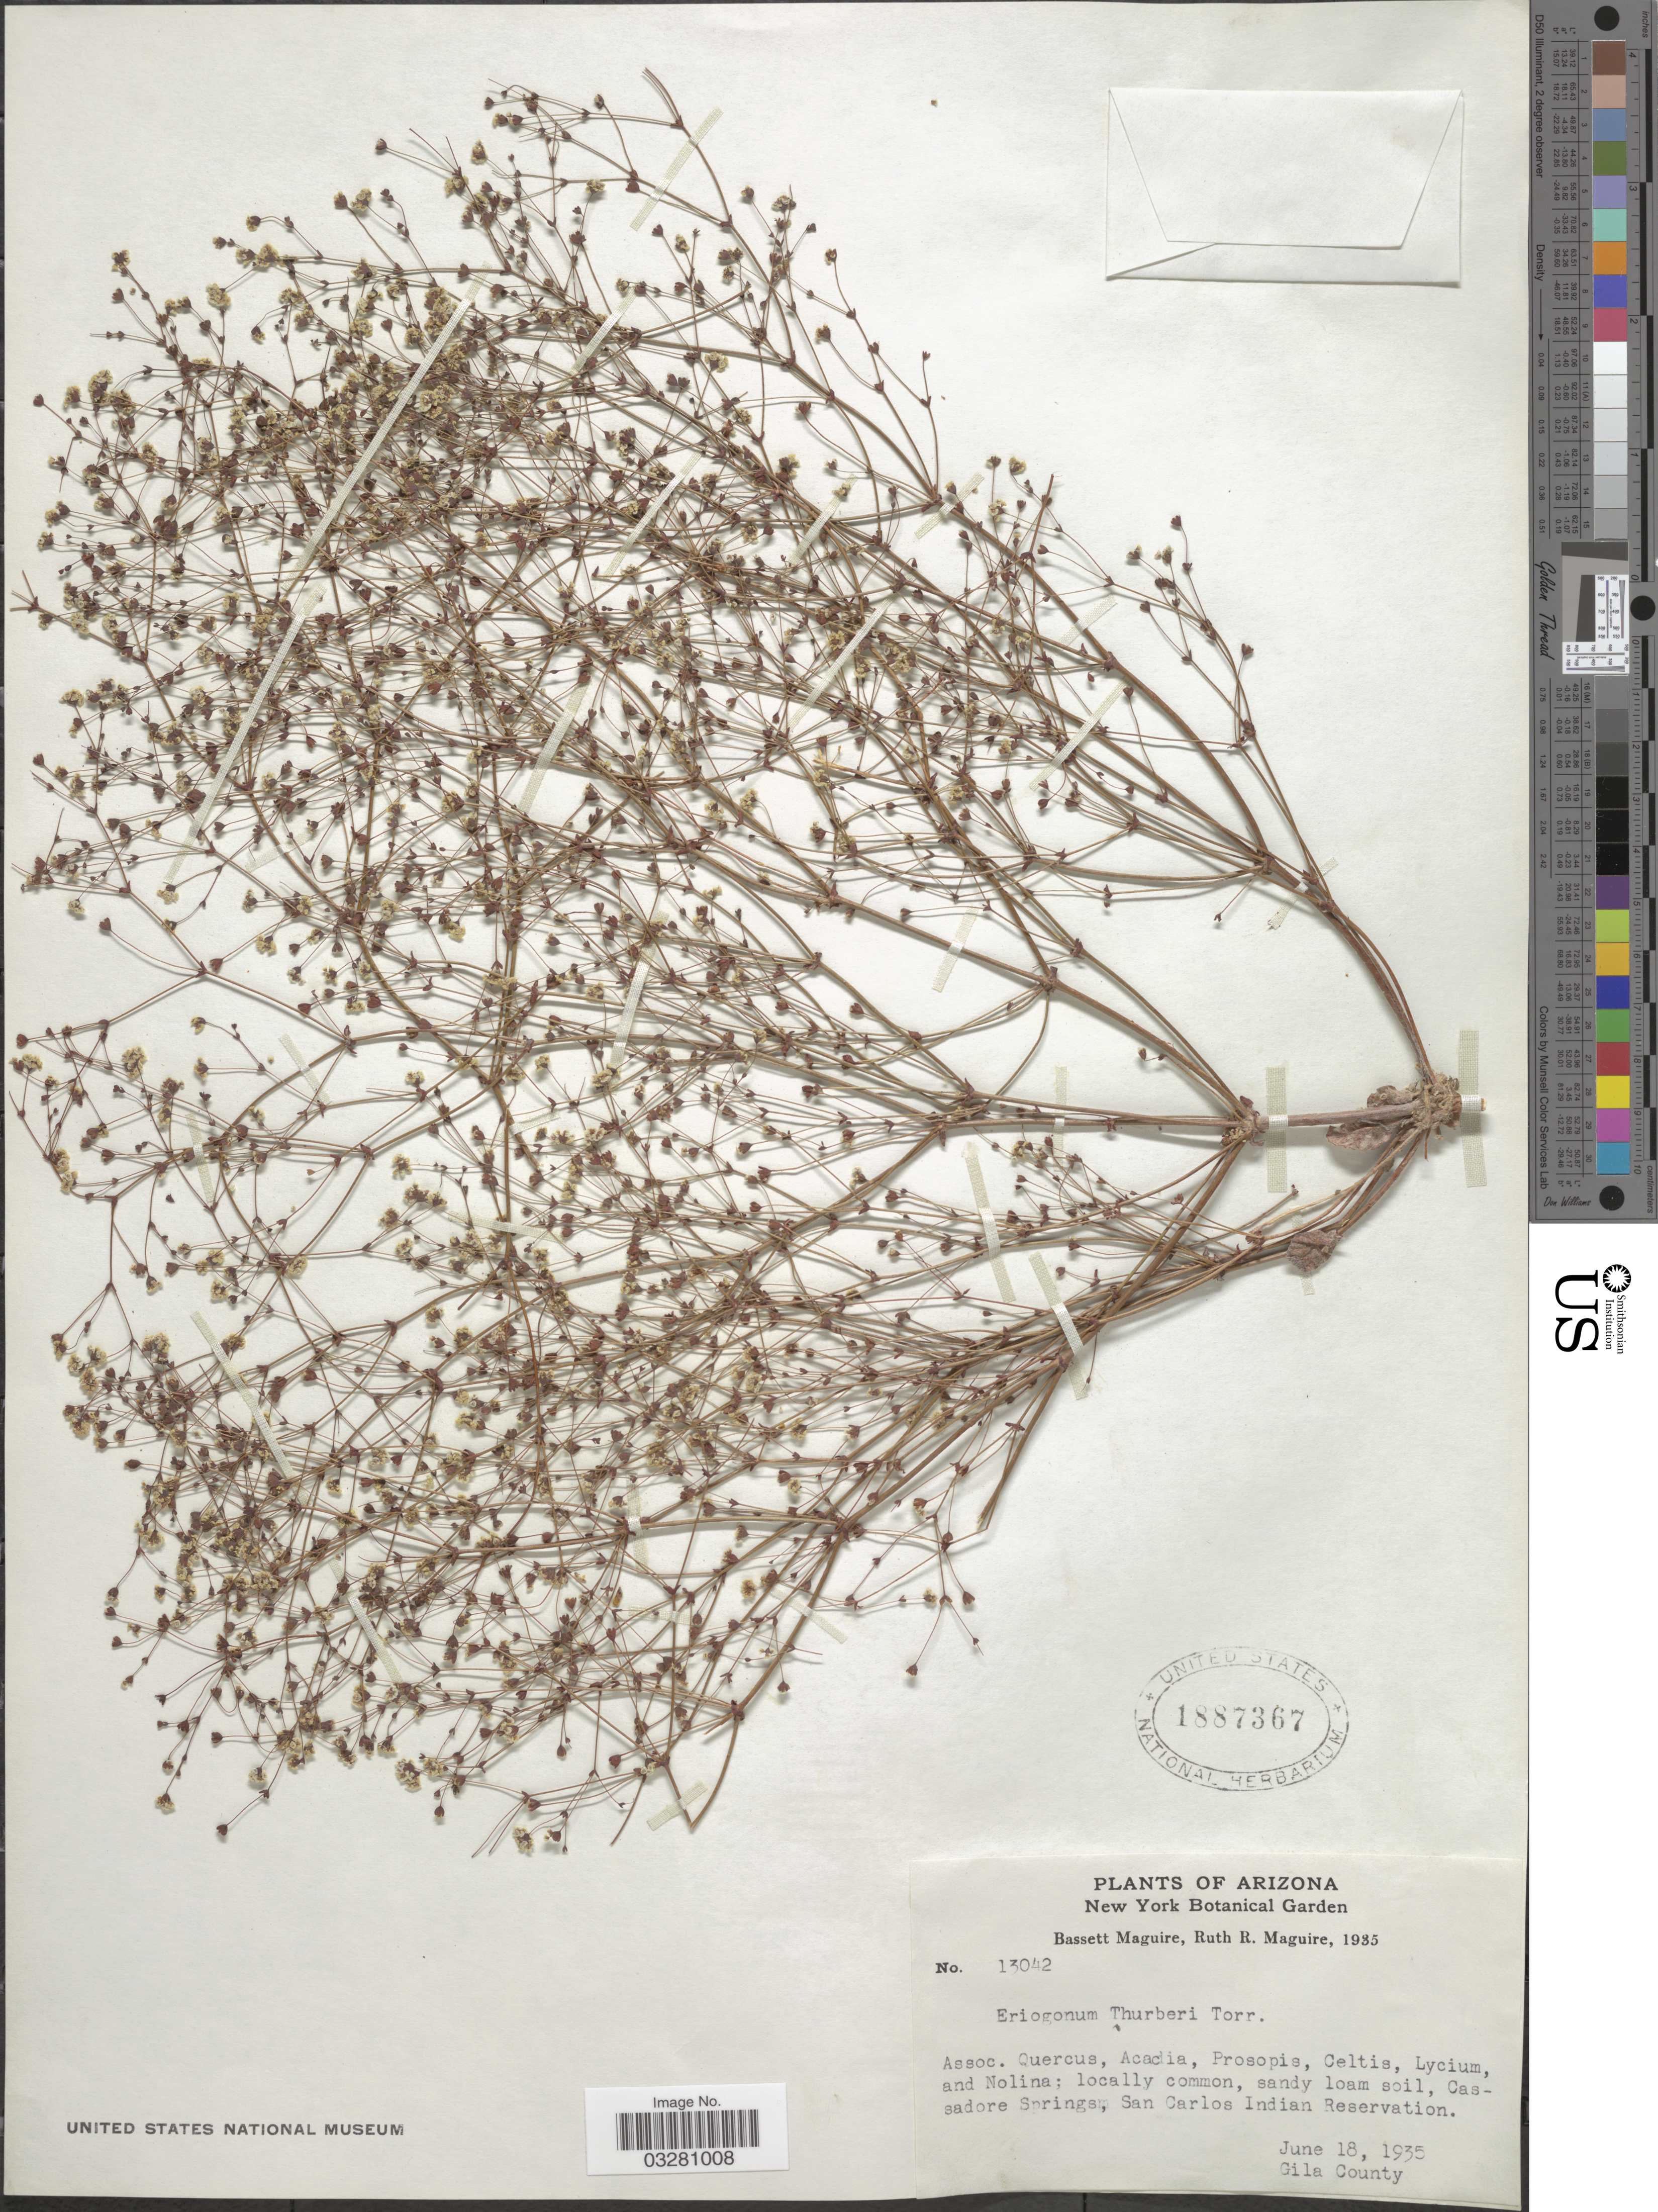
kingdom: Plantae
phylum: Tracheophyta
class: Magnoliopsida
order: Caryophyllales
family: Polygonaceae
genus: Eriogonum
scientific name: Eriogonum thurberi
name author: Torr.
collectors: B. Maguire & R. R. Maguire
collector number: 13042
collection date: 1935-06-18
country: United States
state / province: Arizona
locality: Cassadore Springs, San Carlos Indian Reservation. Gila County.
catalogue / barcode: US 1887367